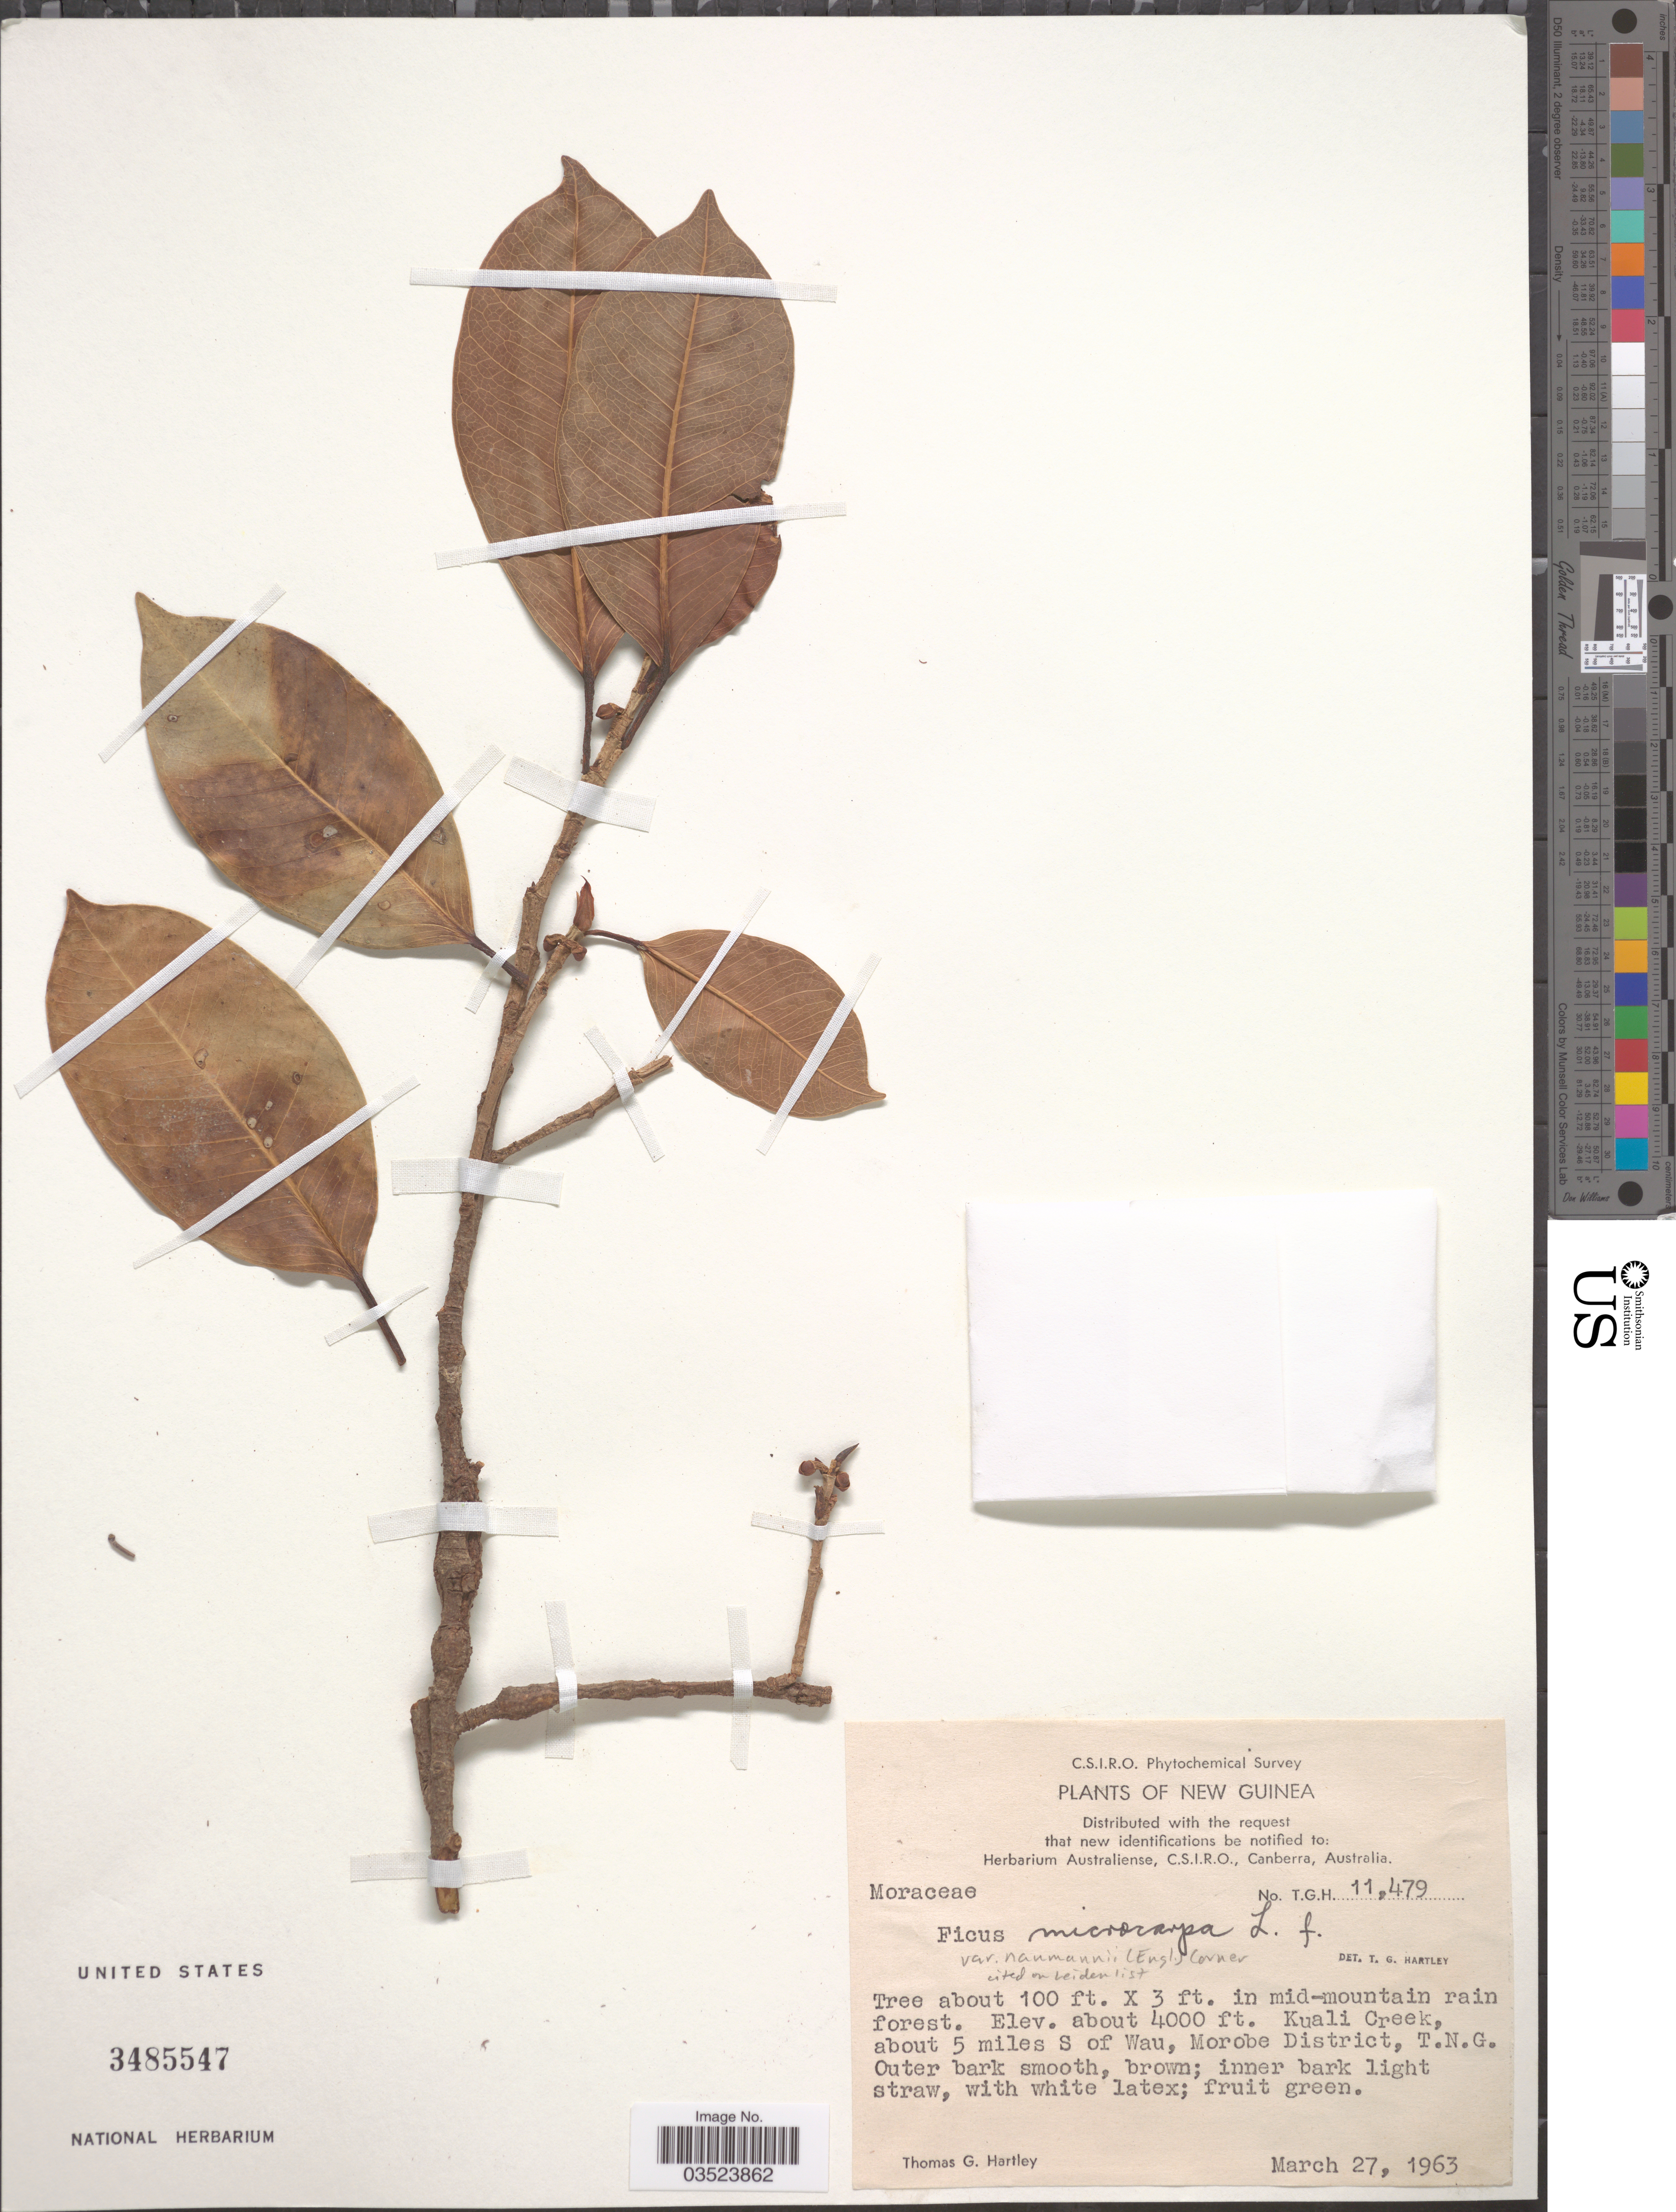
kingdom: Plantae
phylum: Tracheophyta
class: Magnoliopsida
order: Rosales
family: Moraceae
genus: Ficus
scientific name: Ficus microcarpa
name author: L. f.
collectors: T. G. Hartley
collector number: TGH11479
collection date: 1963-03-27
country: Papua New Guinea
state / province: Morobe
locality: New Guinea. Kuali Creek, about 5 miles S of Wau, Morobe District, T.N.G.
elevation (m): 1219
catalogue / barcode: US 3485547